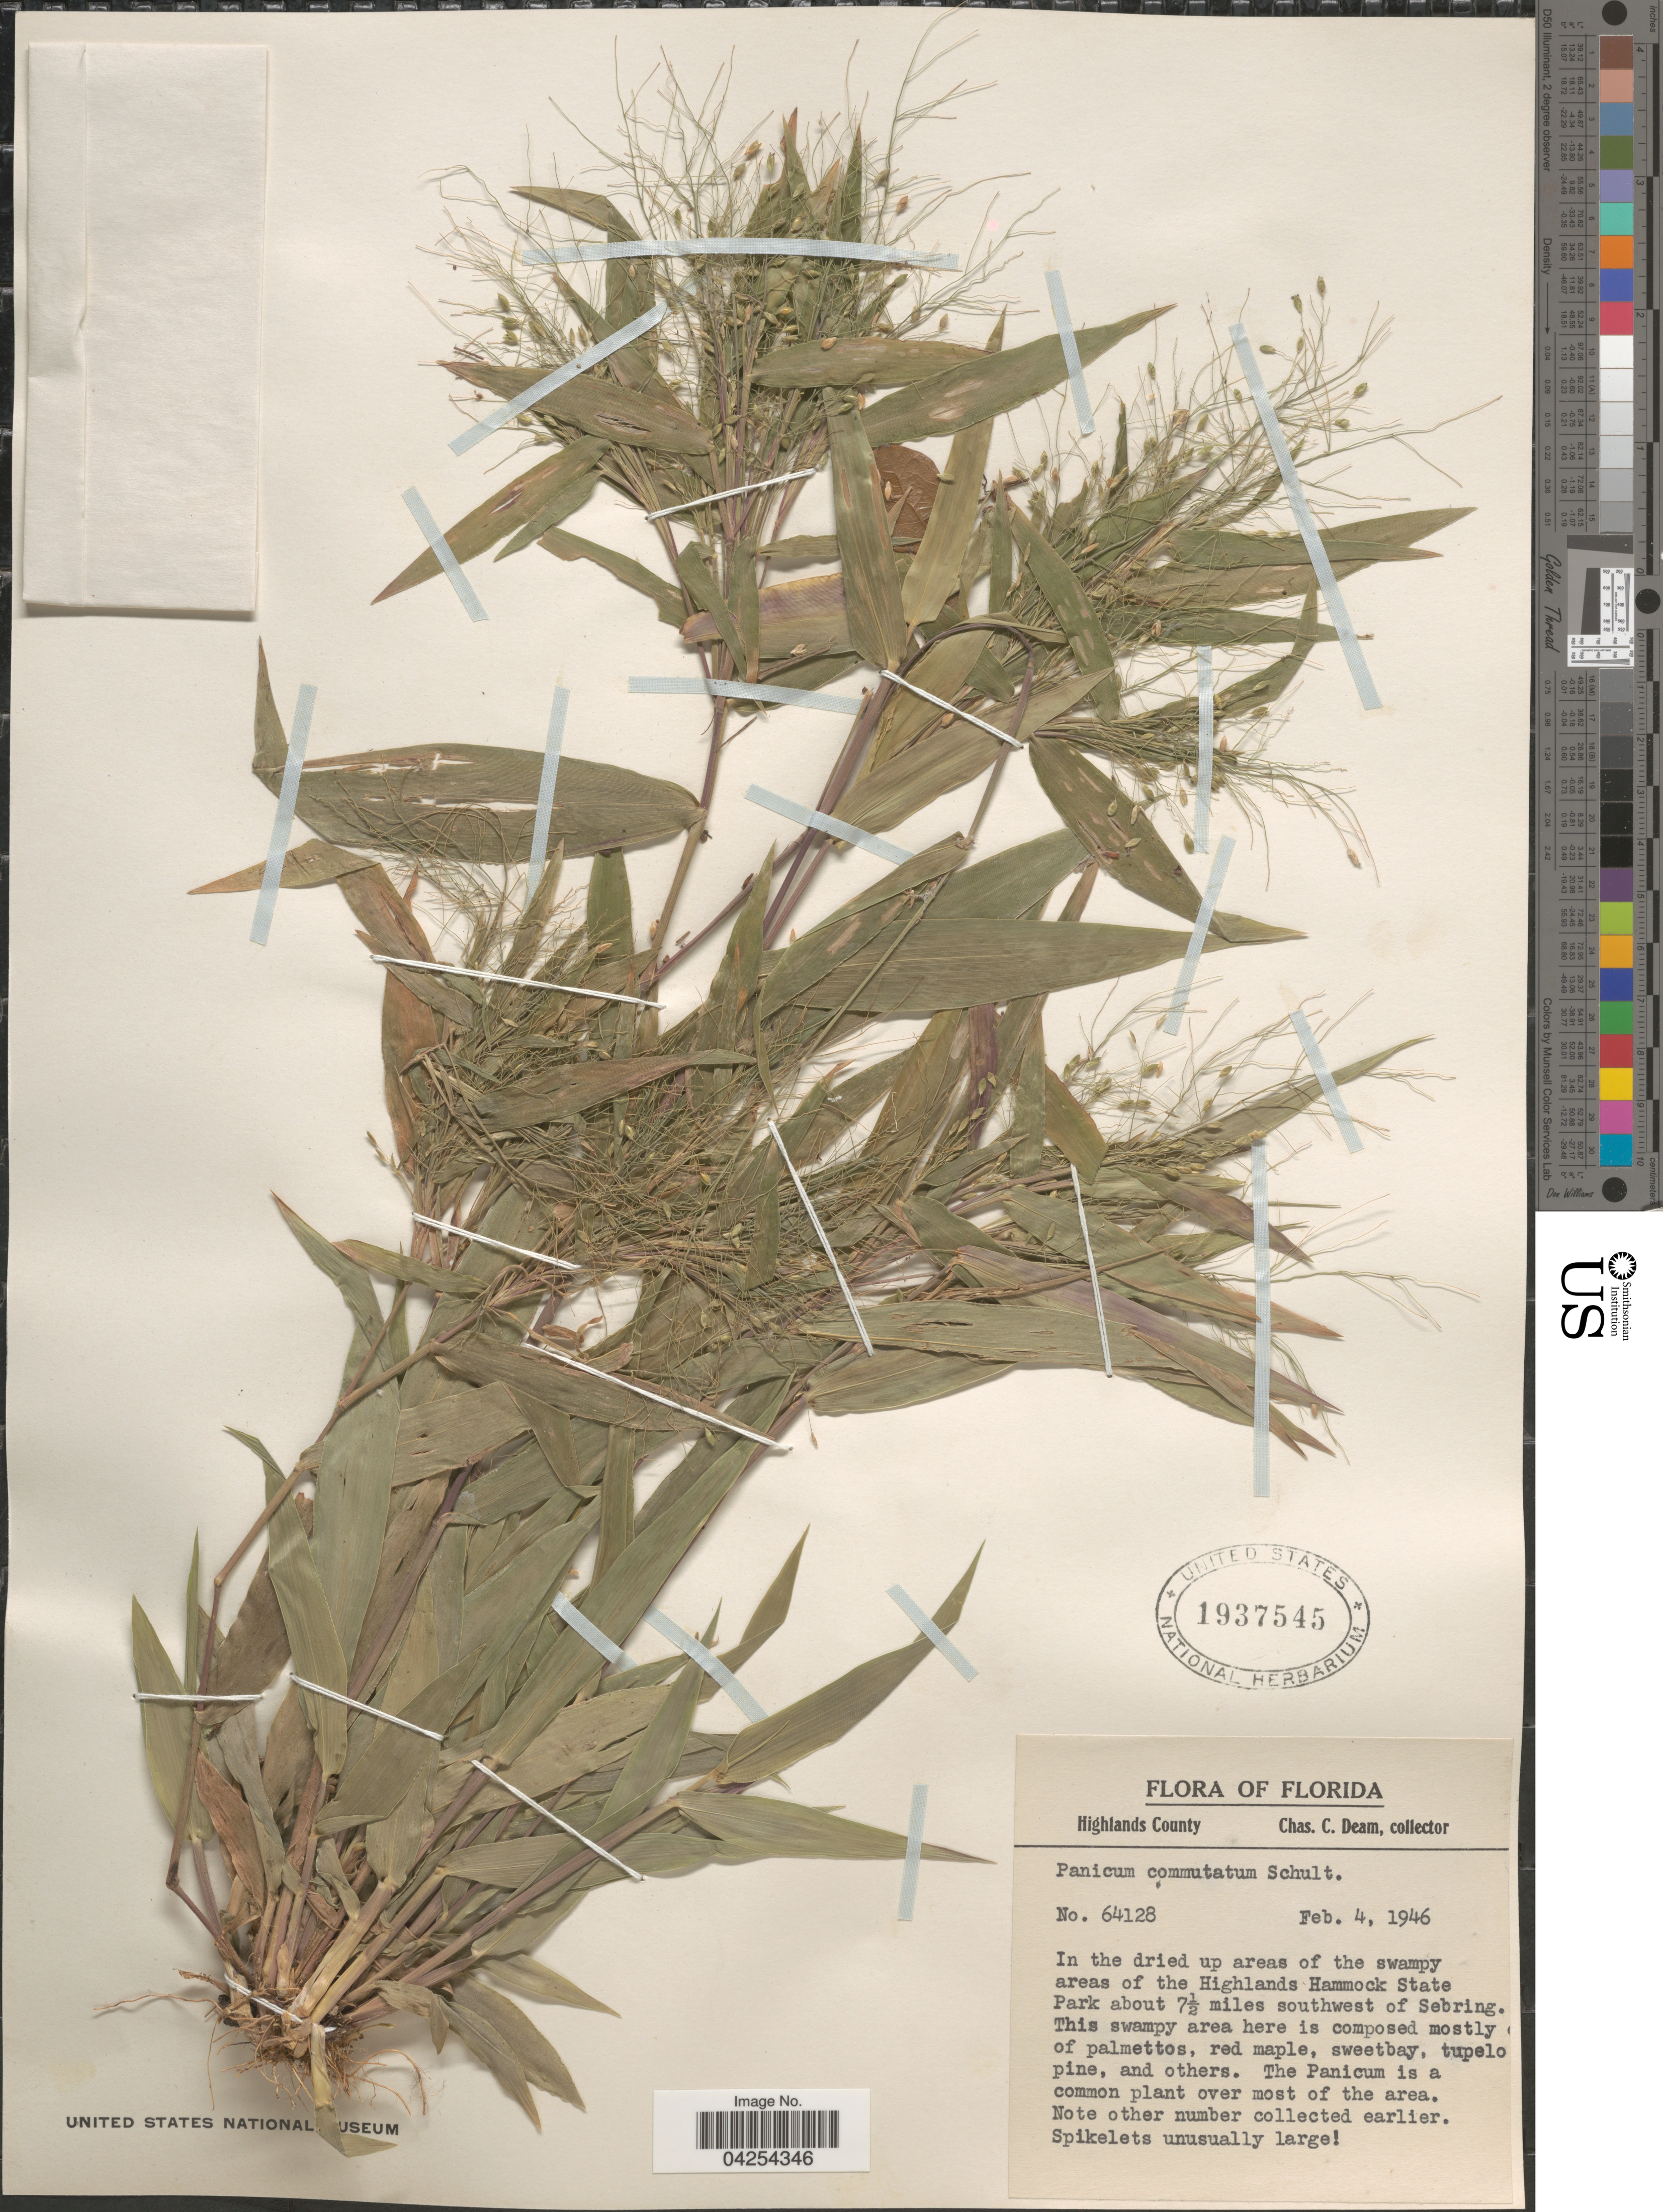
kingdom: Plantae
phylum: Tracheophyta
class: Liliopsida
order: Poales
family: Poaceae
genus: Dichanthelium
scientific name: Dichanthelium commutatum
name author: (Schult.) Gould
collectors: C. C. Deam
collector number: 64128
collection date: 1946-02-04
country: United States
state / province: Florida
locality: Highlands County. In the dried up areas of the swampy areas of the Highlands Hammock State Park about 7½ miles southwest of Sebring.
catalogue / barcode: US 1937545